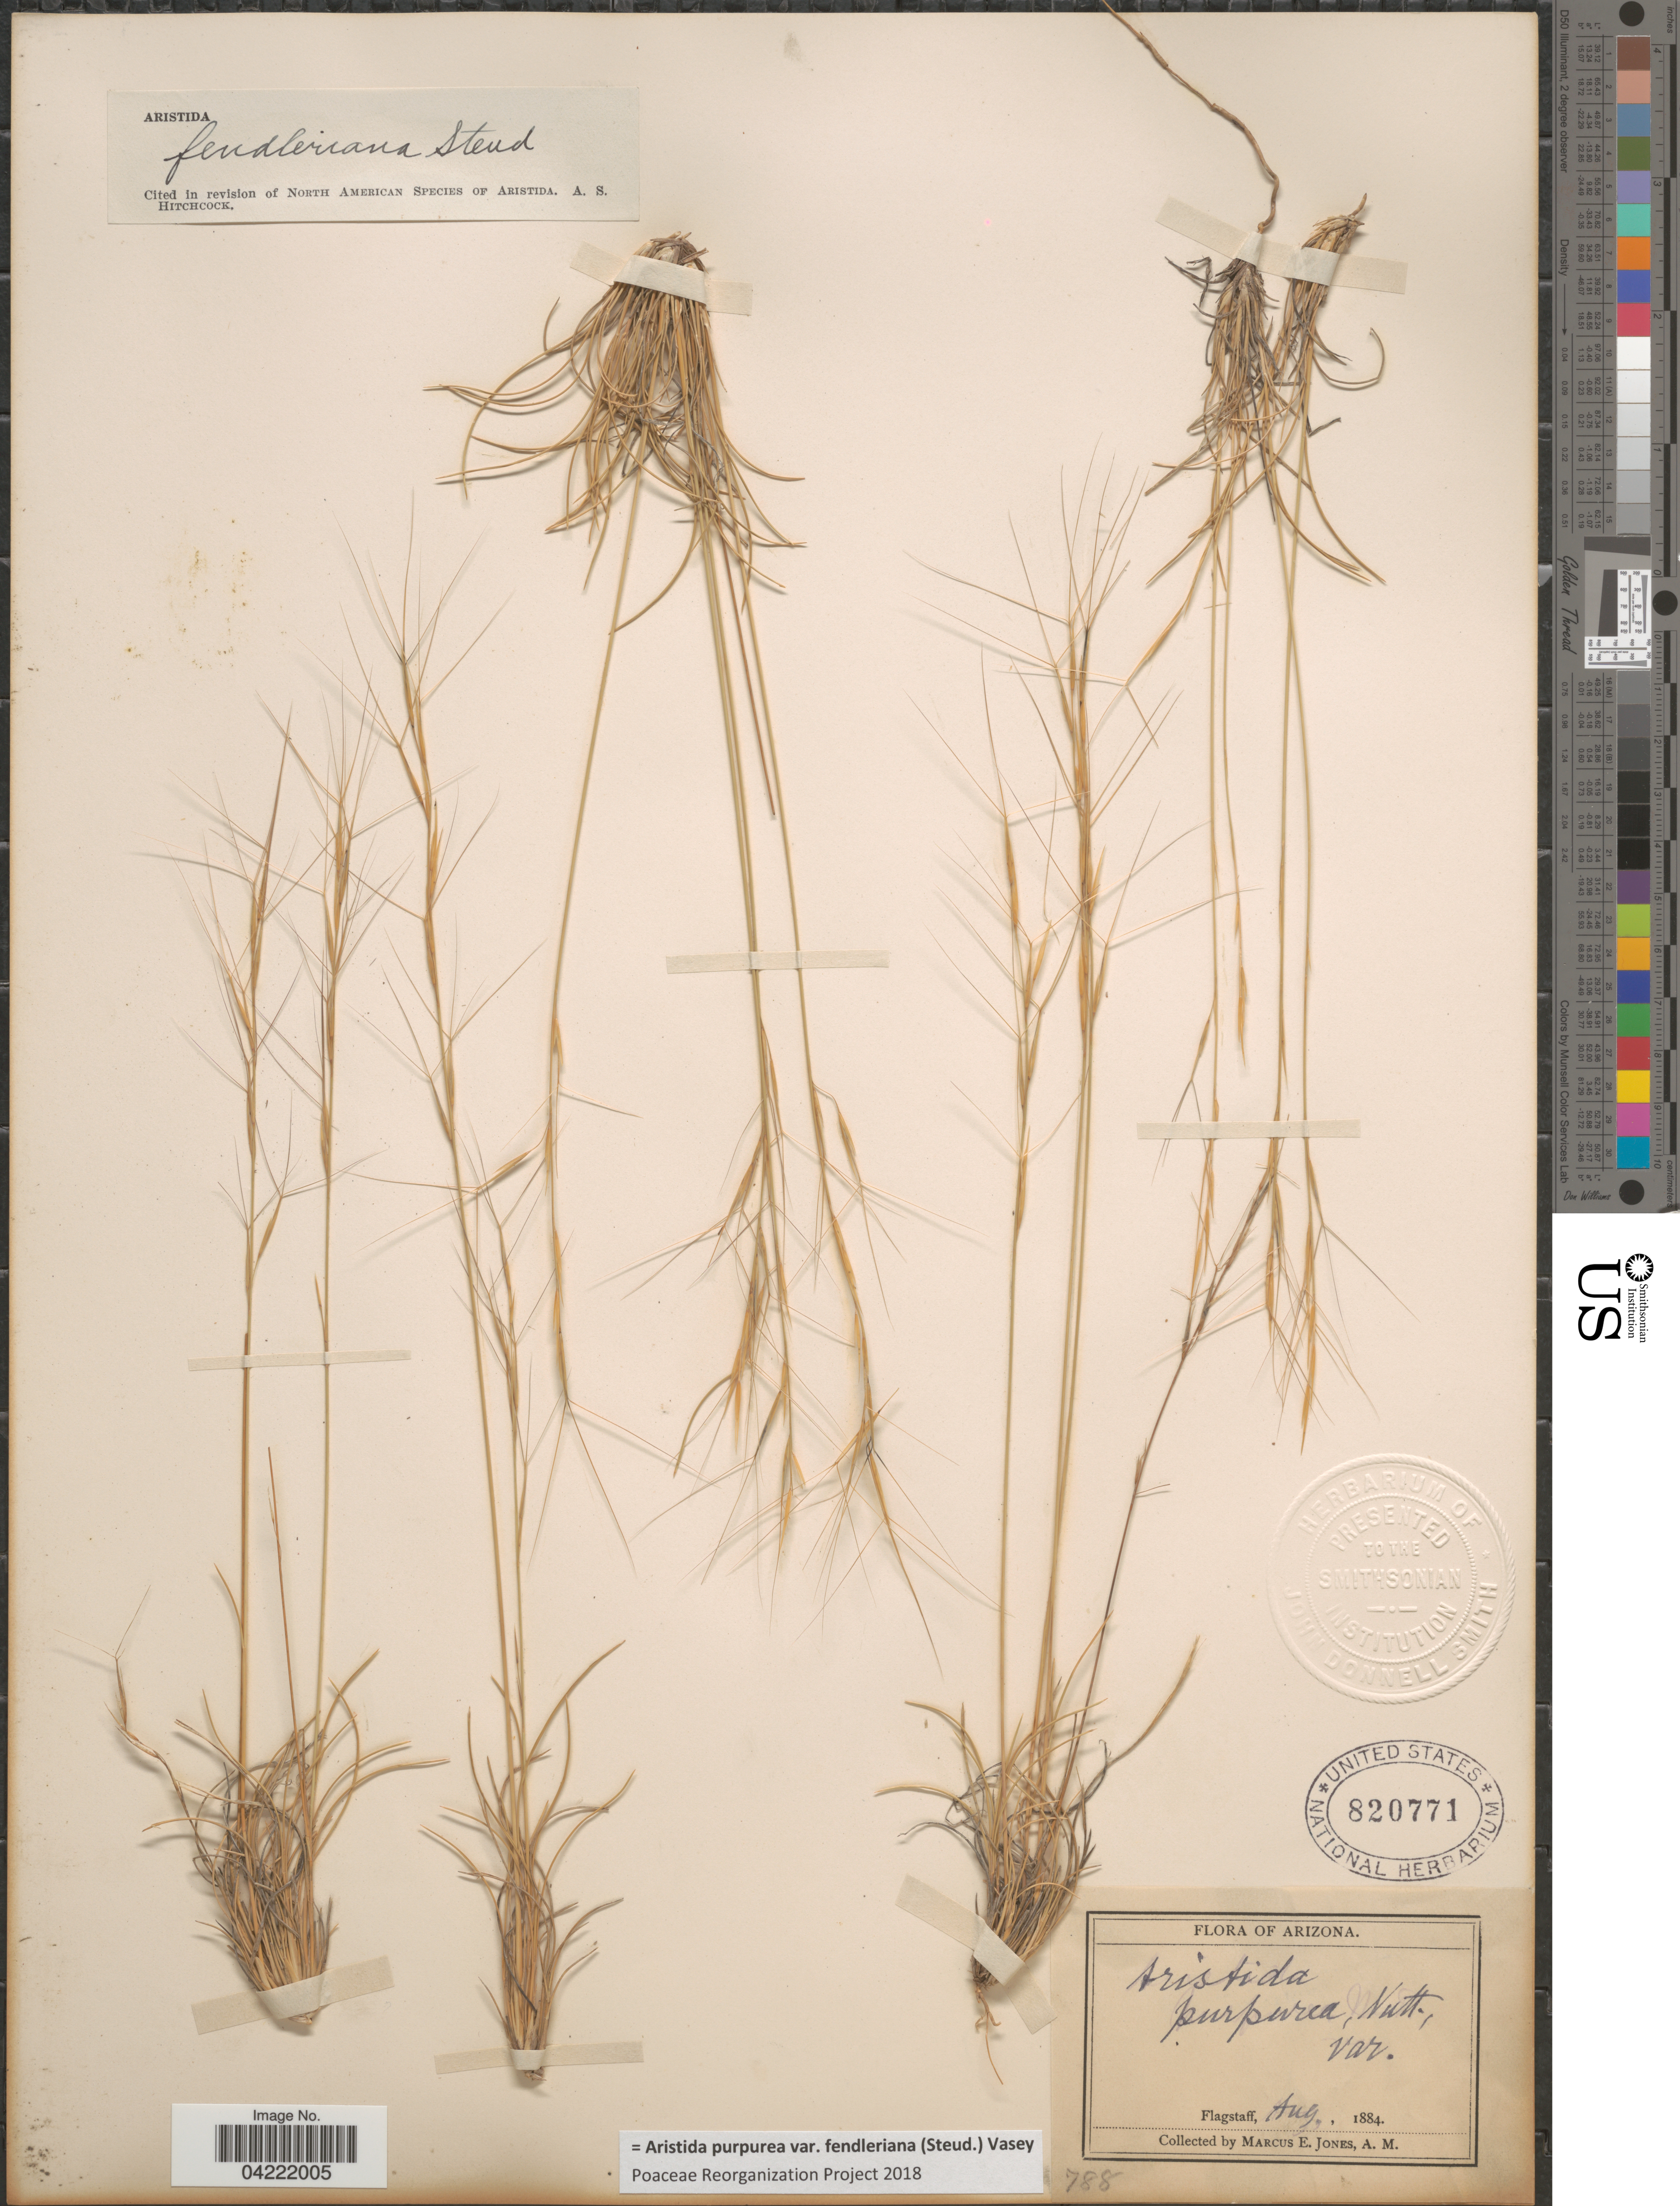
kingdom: Plantae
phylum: Tracheophyta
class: Liliopsida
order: Poales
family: Poaceae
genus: Aristida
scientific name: Aristida purpurea var. fendleriana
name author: (Steud.) Vasey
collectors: M. E. Jones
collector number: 788?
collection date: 1884-08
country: United States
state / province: Arizona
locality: Flagstaff.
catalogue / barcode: US 820771